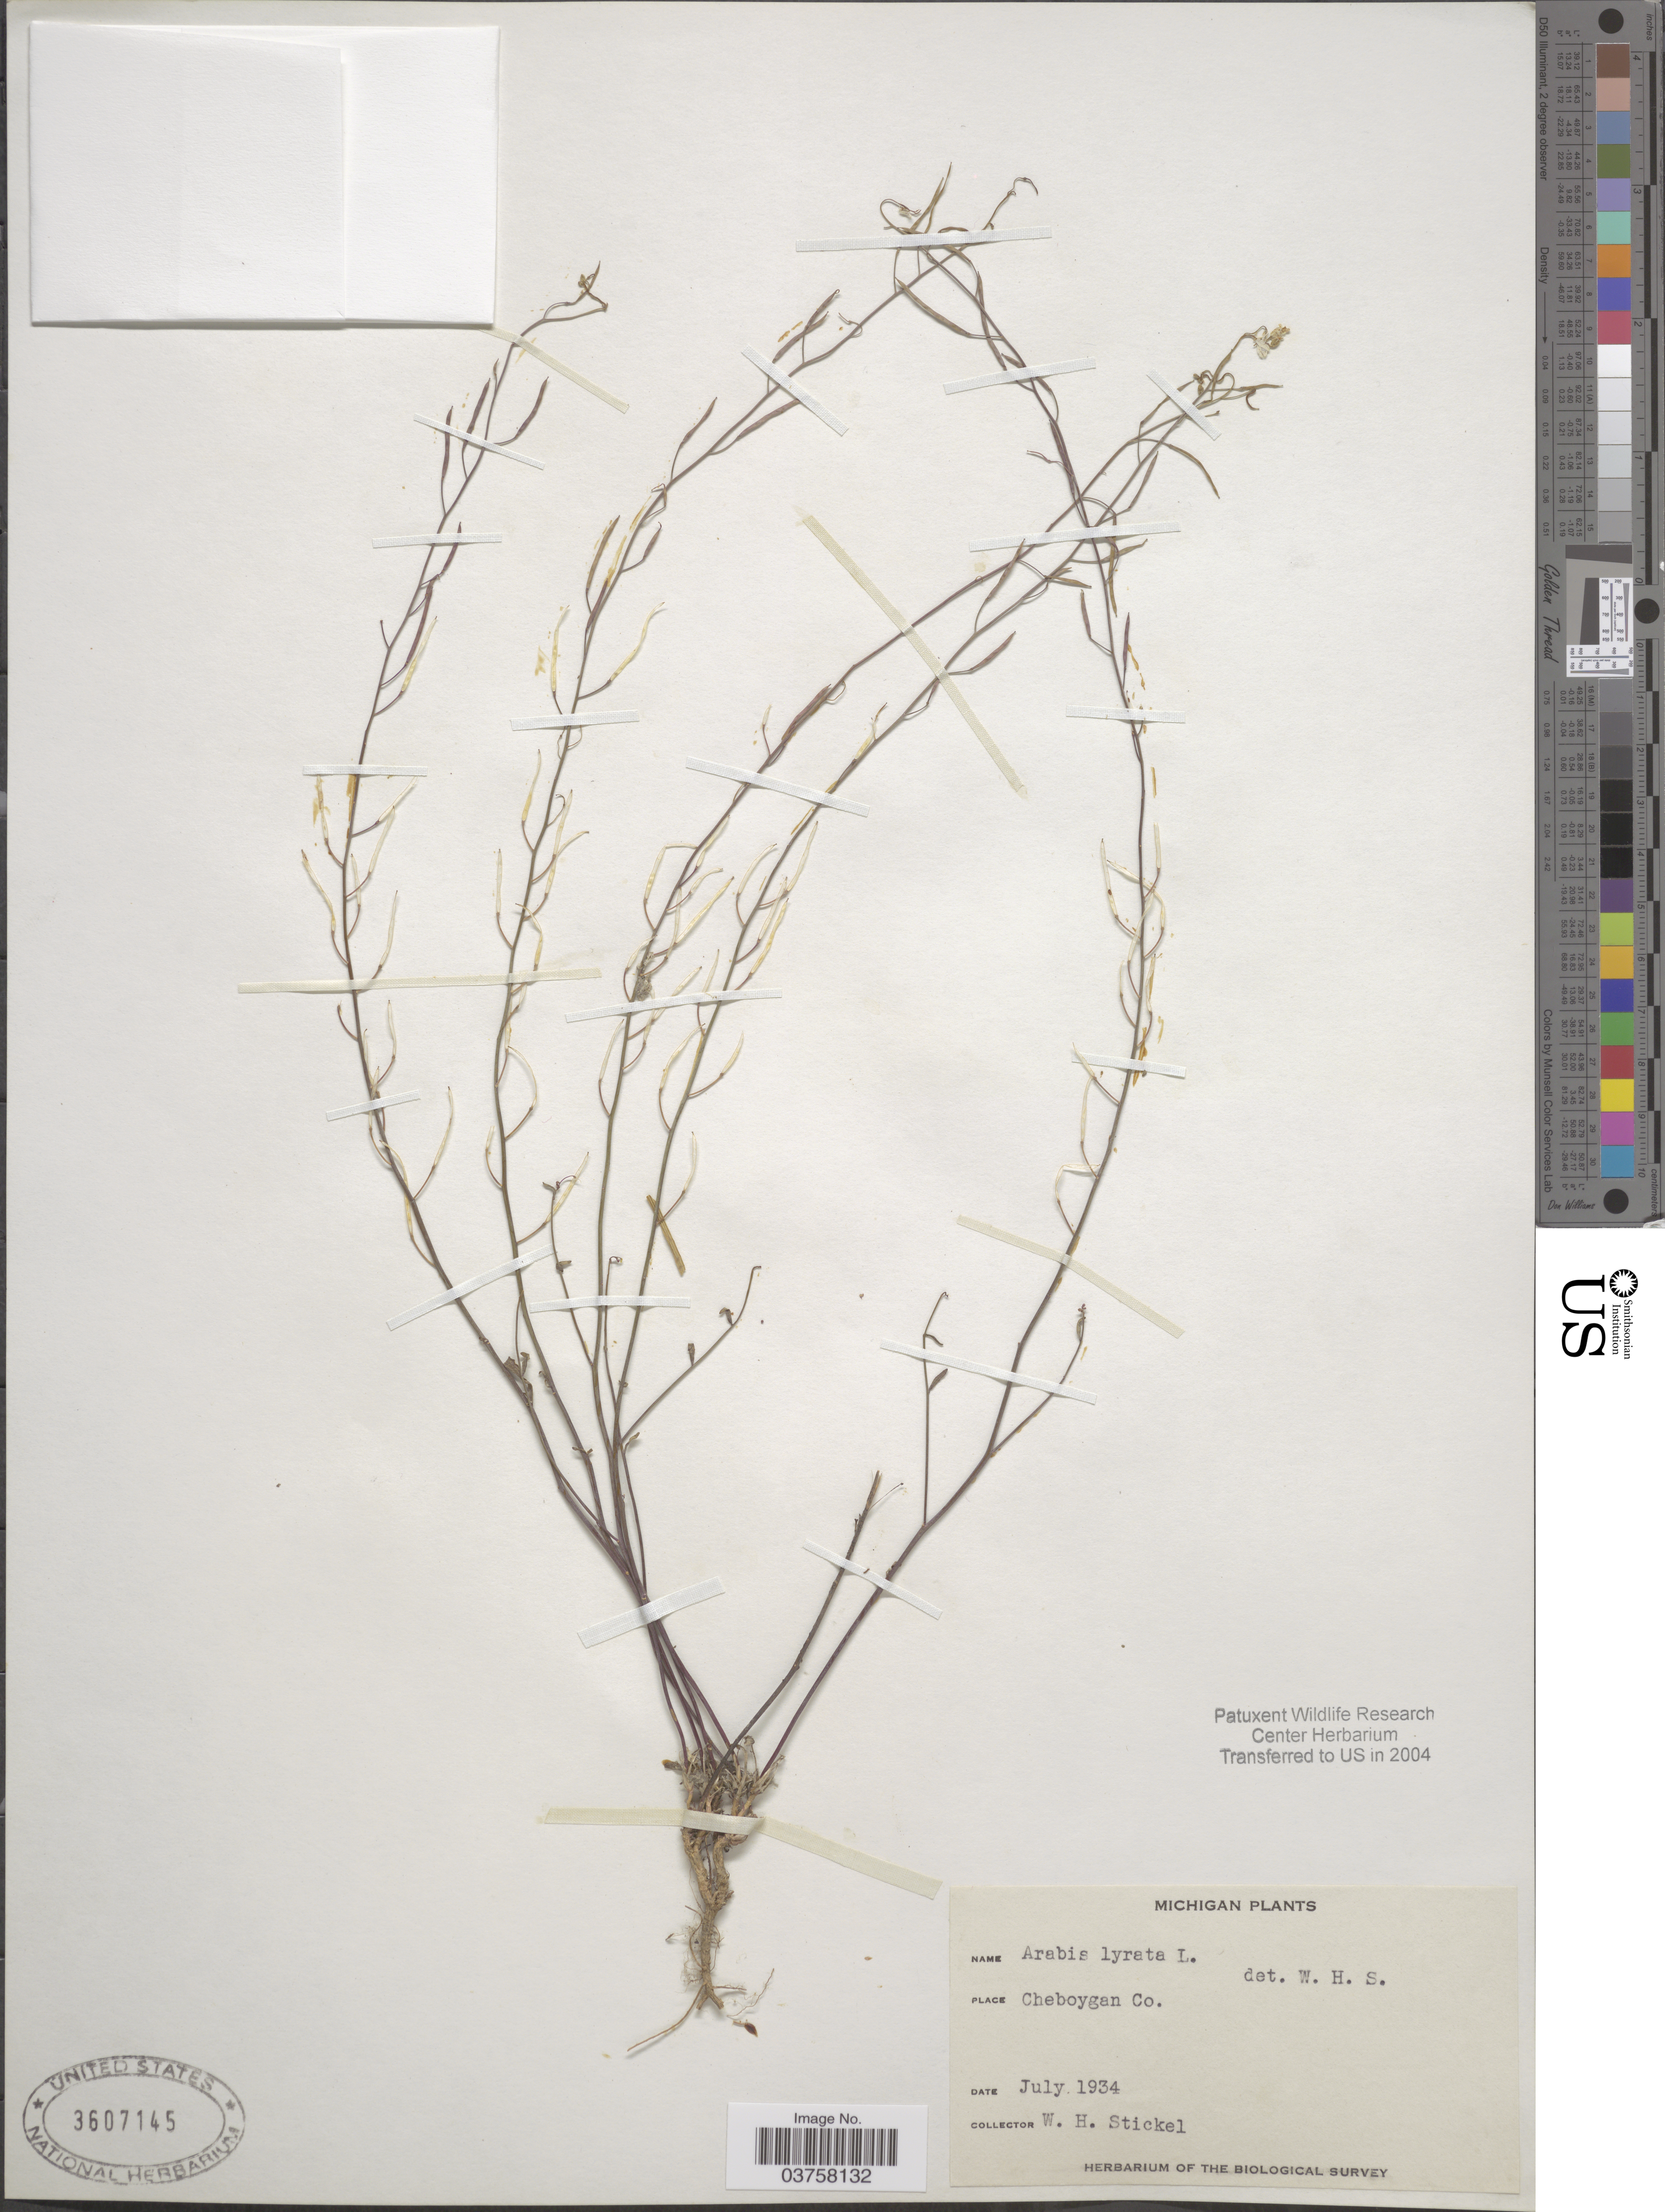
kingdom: Plantae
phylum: Tracheophyta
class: Magnoliopsida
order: Brassicales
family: Brassicaceae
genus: Arabis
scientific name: Arabis lyrata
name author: L.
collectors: W. Stickel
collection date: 1934-07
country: United States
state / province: Michigan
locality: Cheboygan Co.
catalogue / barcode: US 3607145